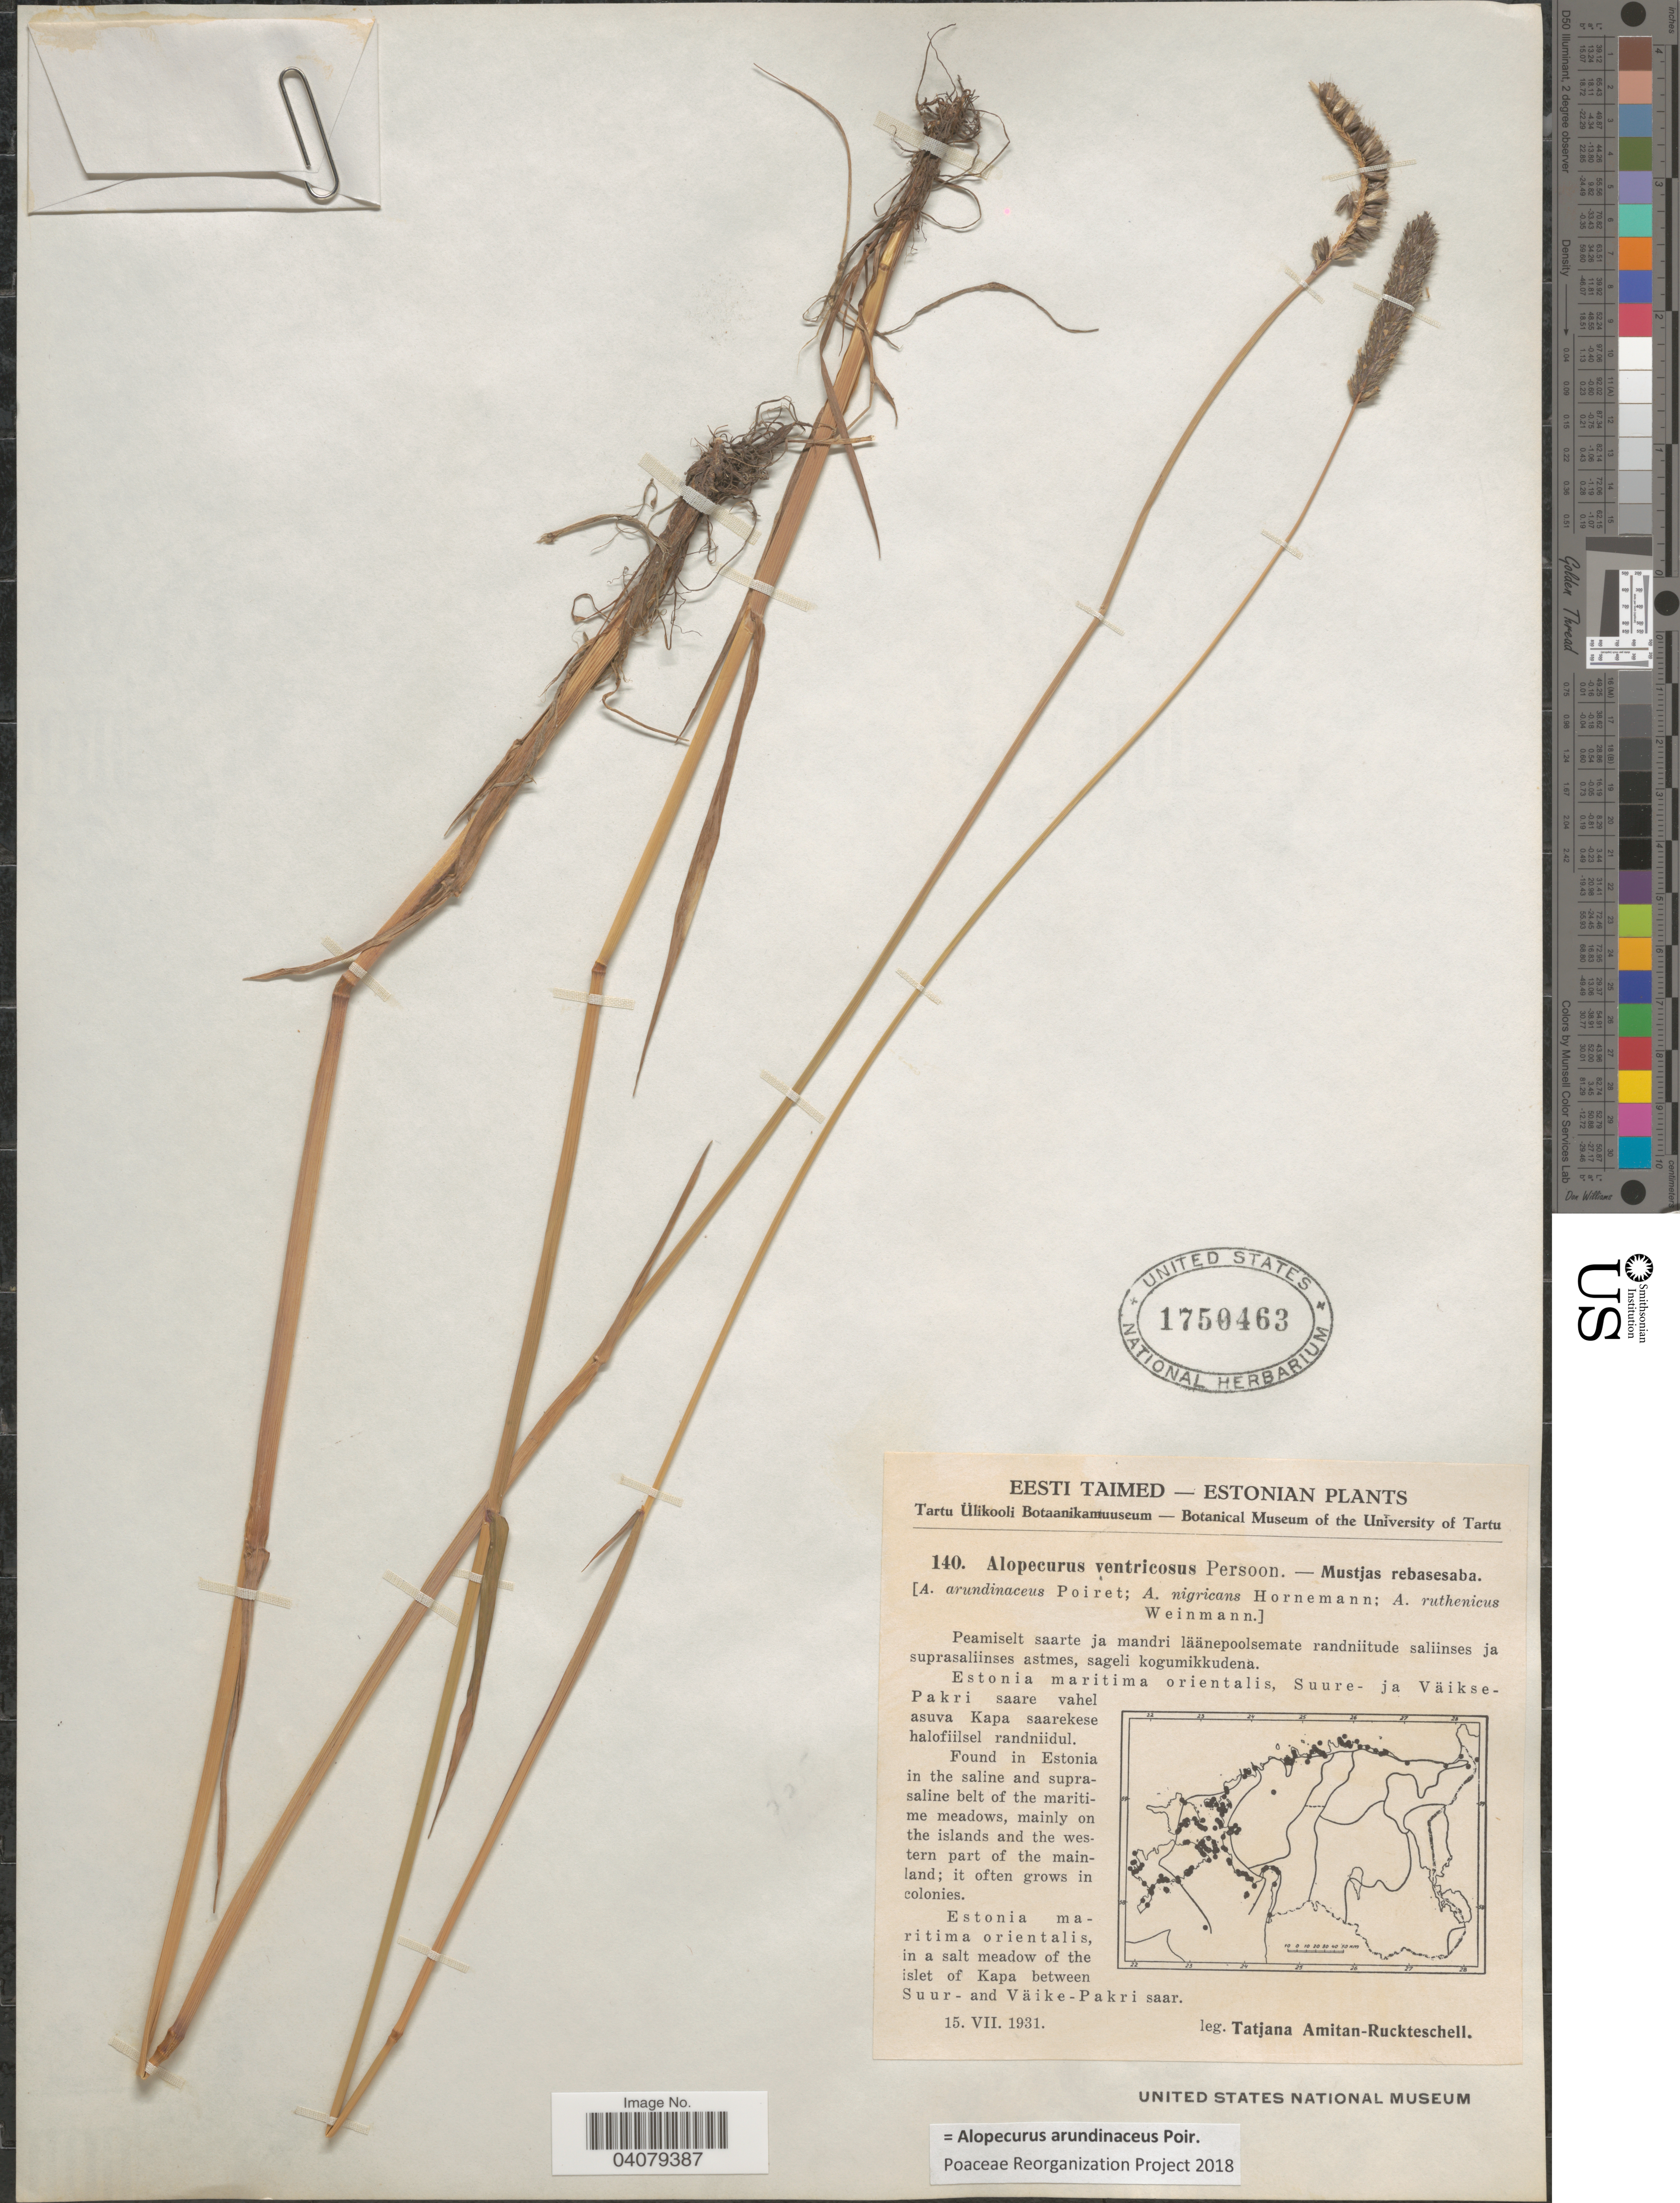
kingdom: Plantae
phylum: Tracheophyta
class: Liliopsida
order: Poales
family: Poaceae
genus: Alopecurus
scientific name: Alopecurus arundinaceus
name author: Poir.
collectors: T. Amitan-Ruckteschell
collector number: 140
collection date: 1931-07-15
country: Estonia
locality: Eesti Taimed- Estonian. Estonia maritima orientalis, in a salt meadow of the islet of Kapa between Suur- and Väike-Pakri saar.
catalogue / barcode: US 1750463